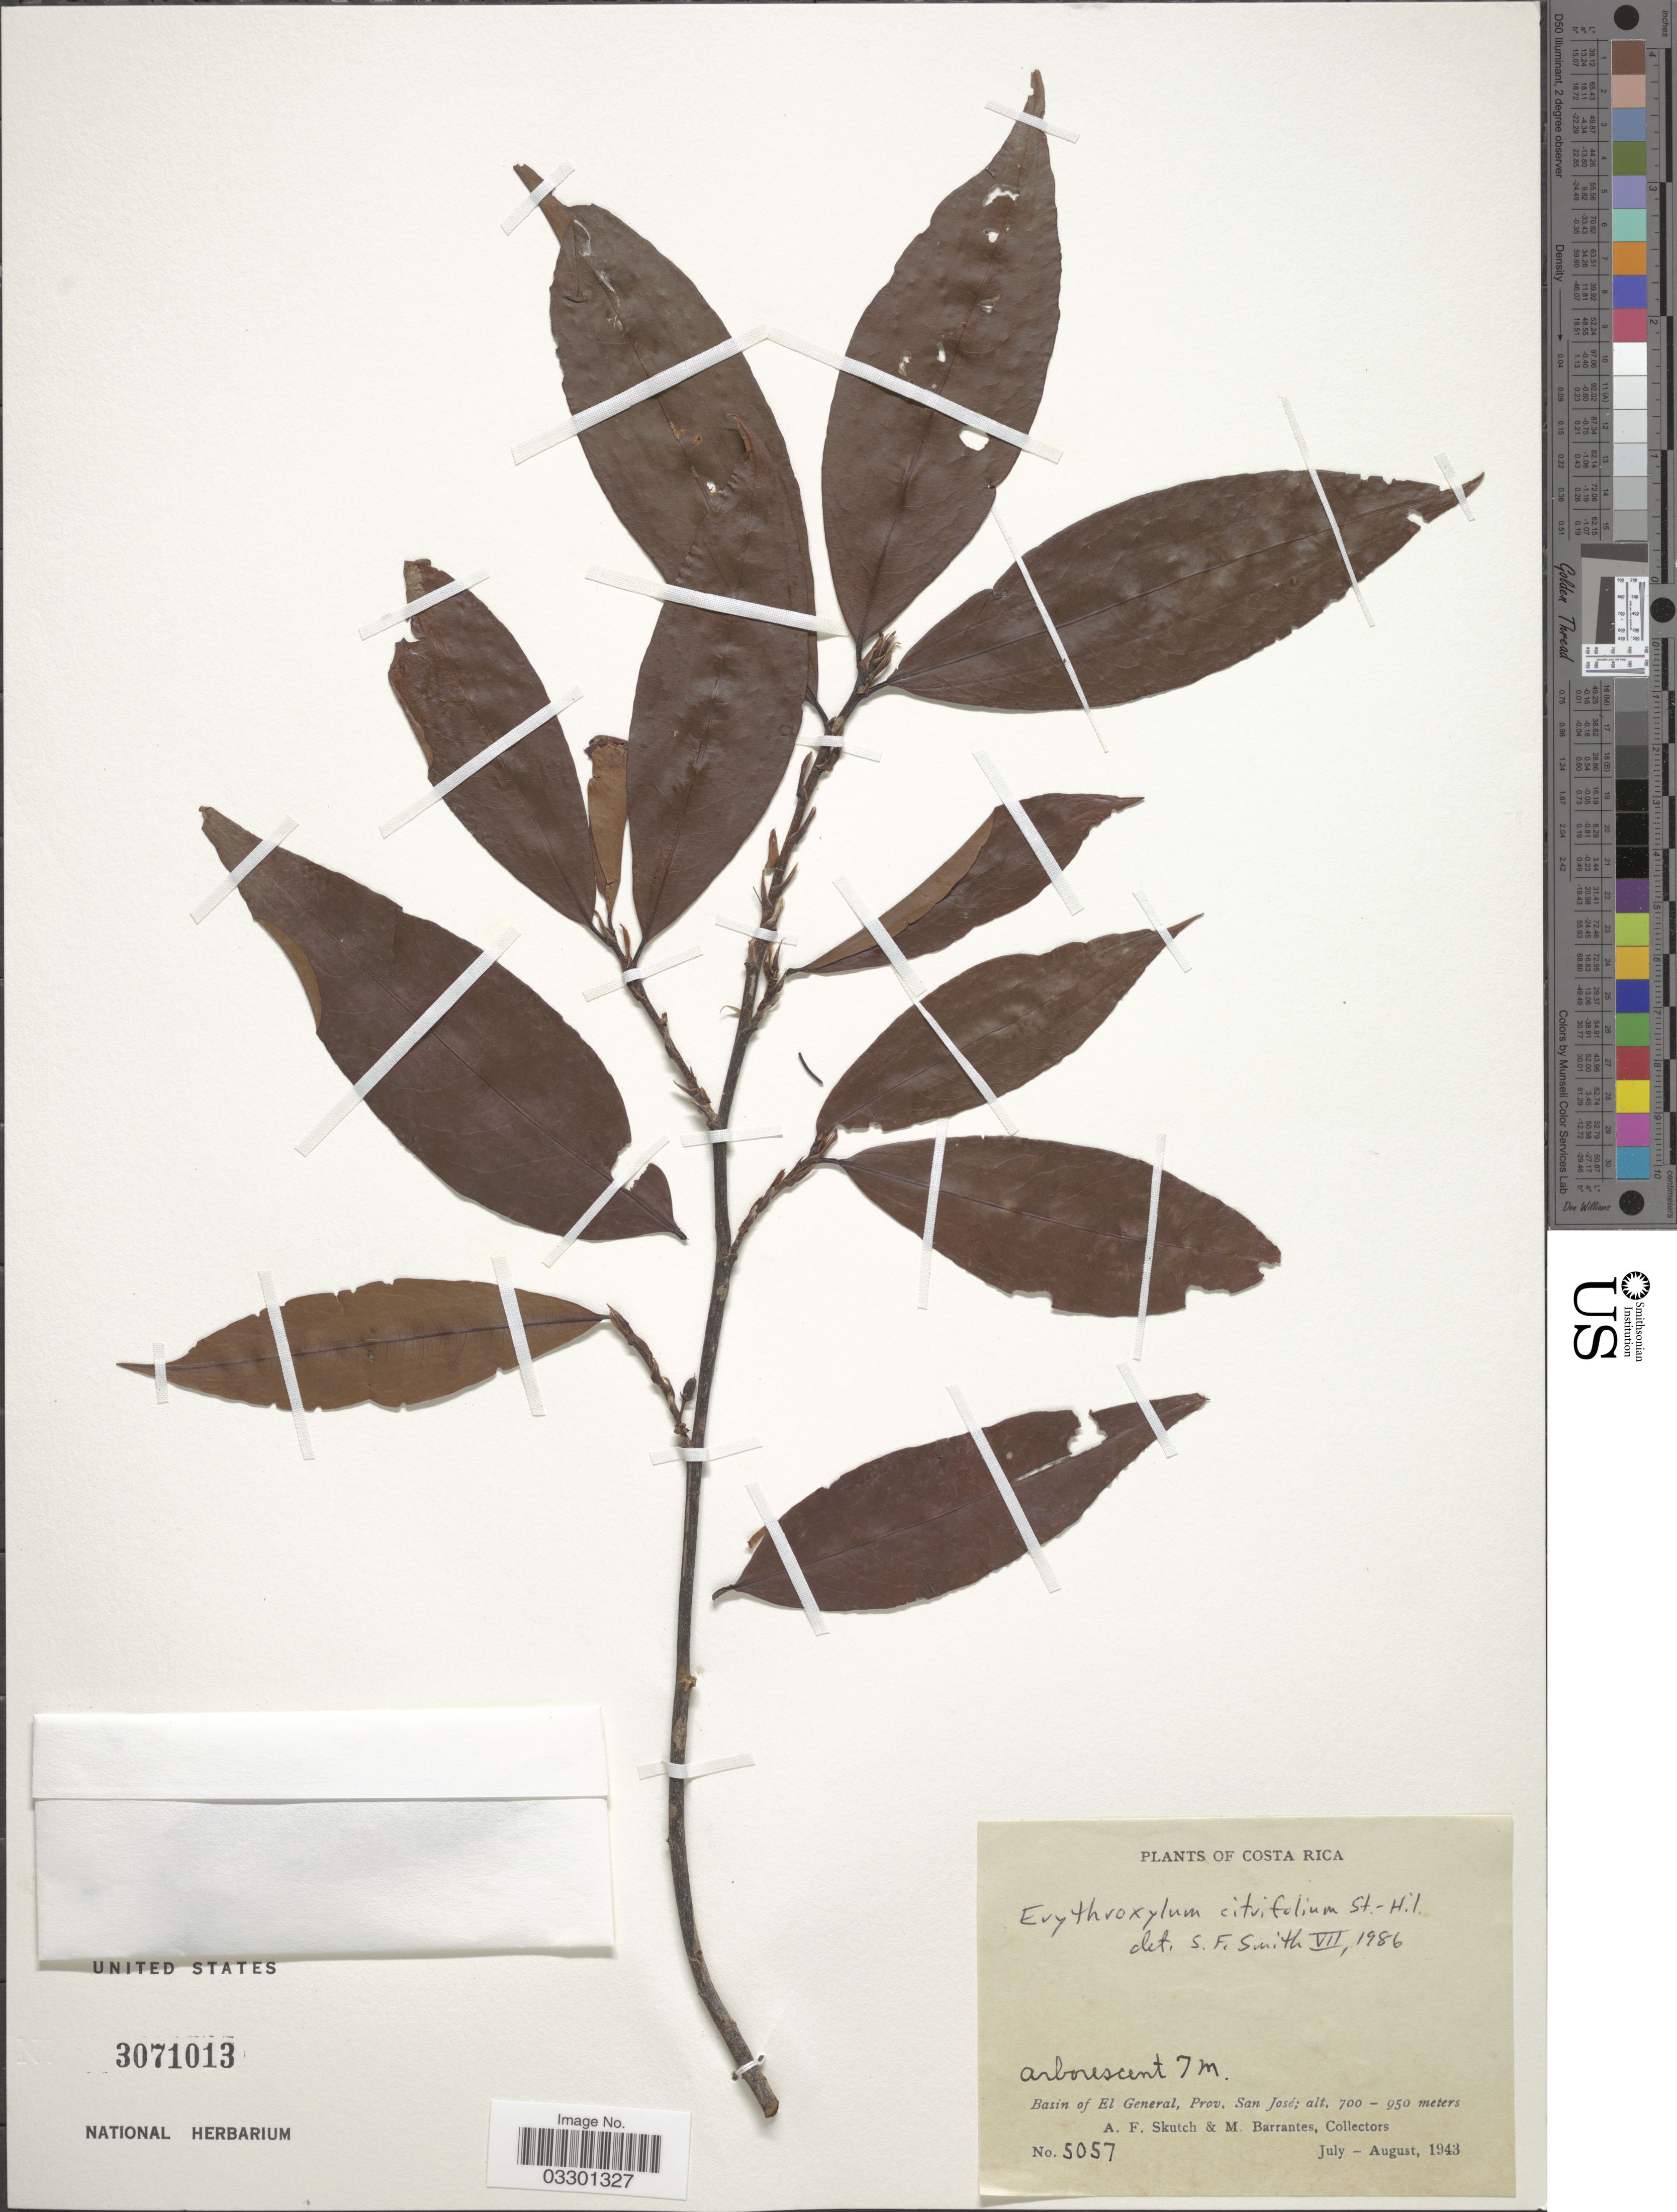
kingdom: Plantae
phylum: Tracheophyta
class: Magnoliopsida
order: Malpighiales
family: Erythroxylaceae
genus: Erythroxylum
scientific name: Erythroxylum citrifolium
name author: A. St.-Hil.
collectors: A. F. Skutch & M. Barrantes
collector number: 5057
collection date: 1943-07/1943-08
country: Costa Rica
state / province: San José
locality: Basin of El General.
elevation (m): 700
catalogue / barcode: US 3071013